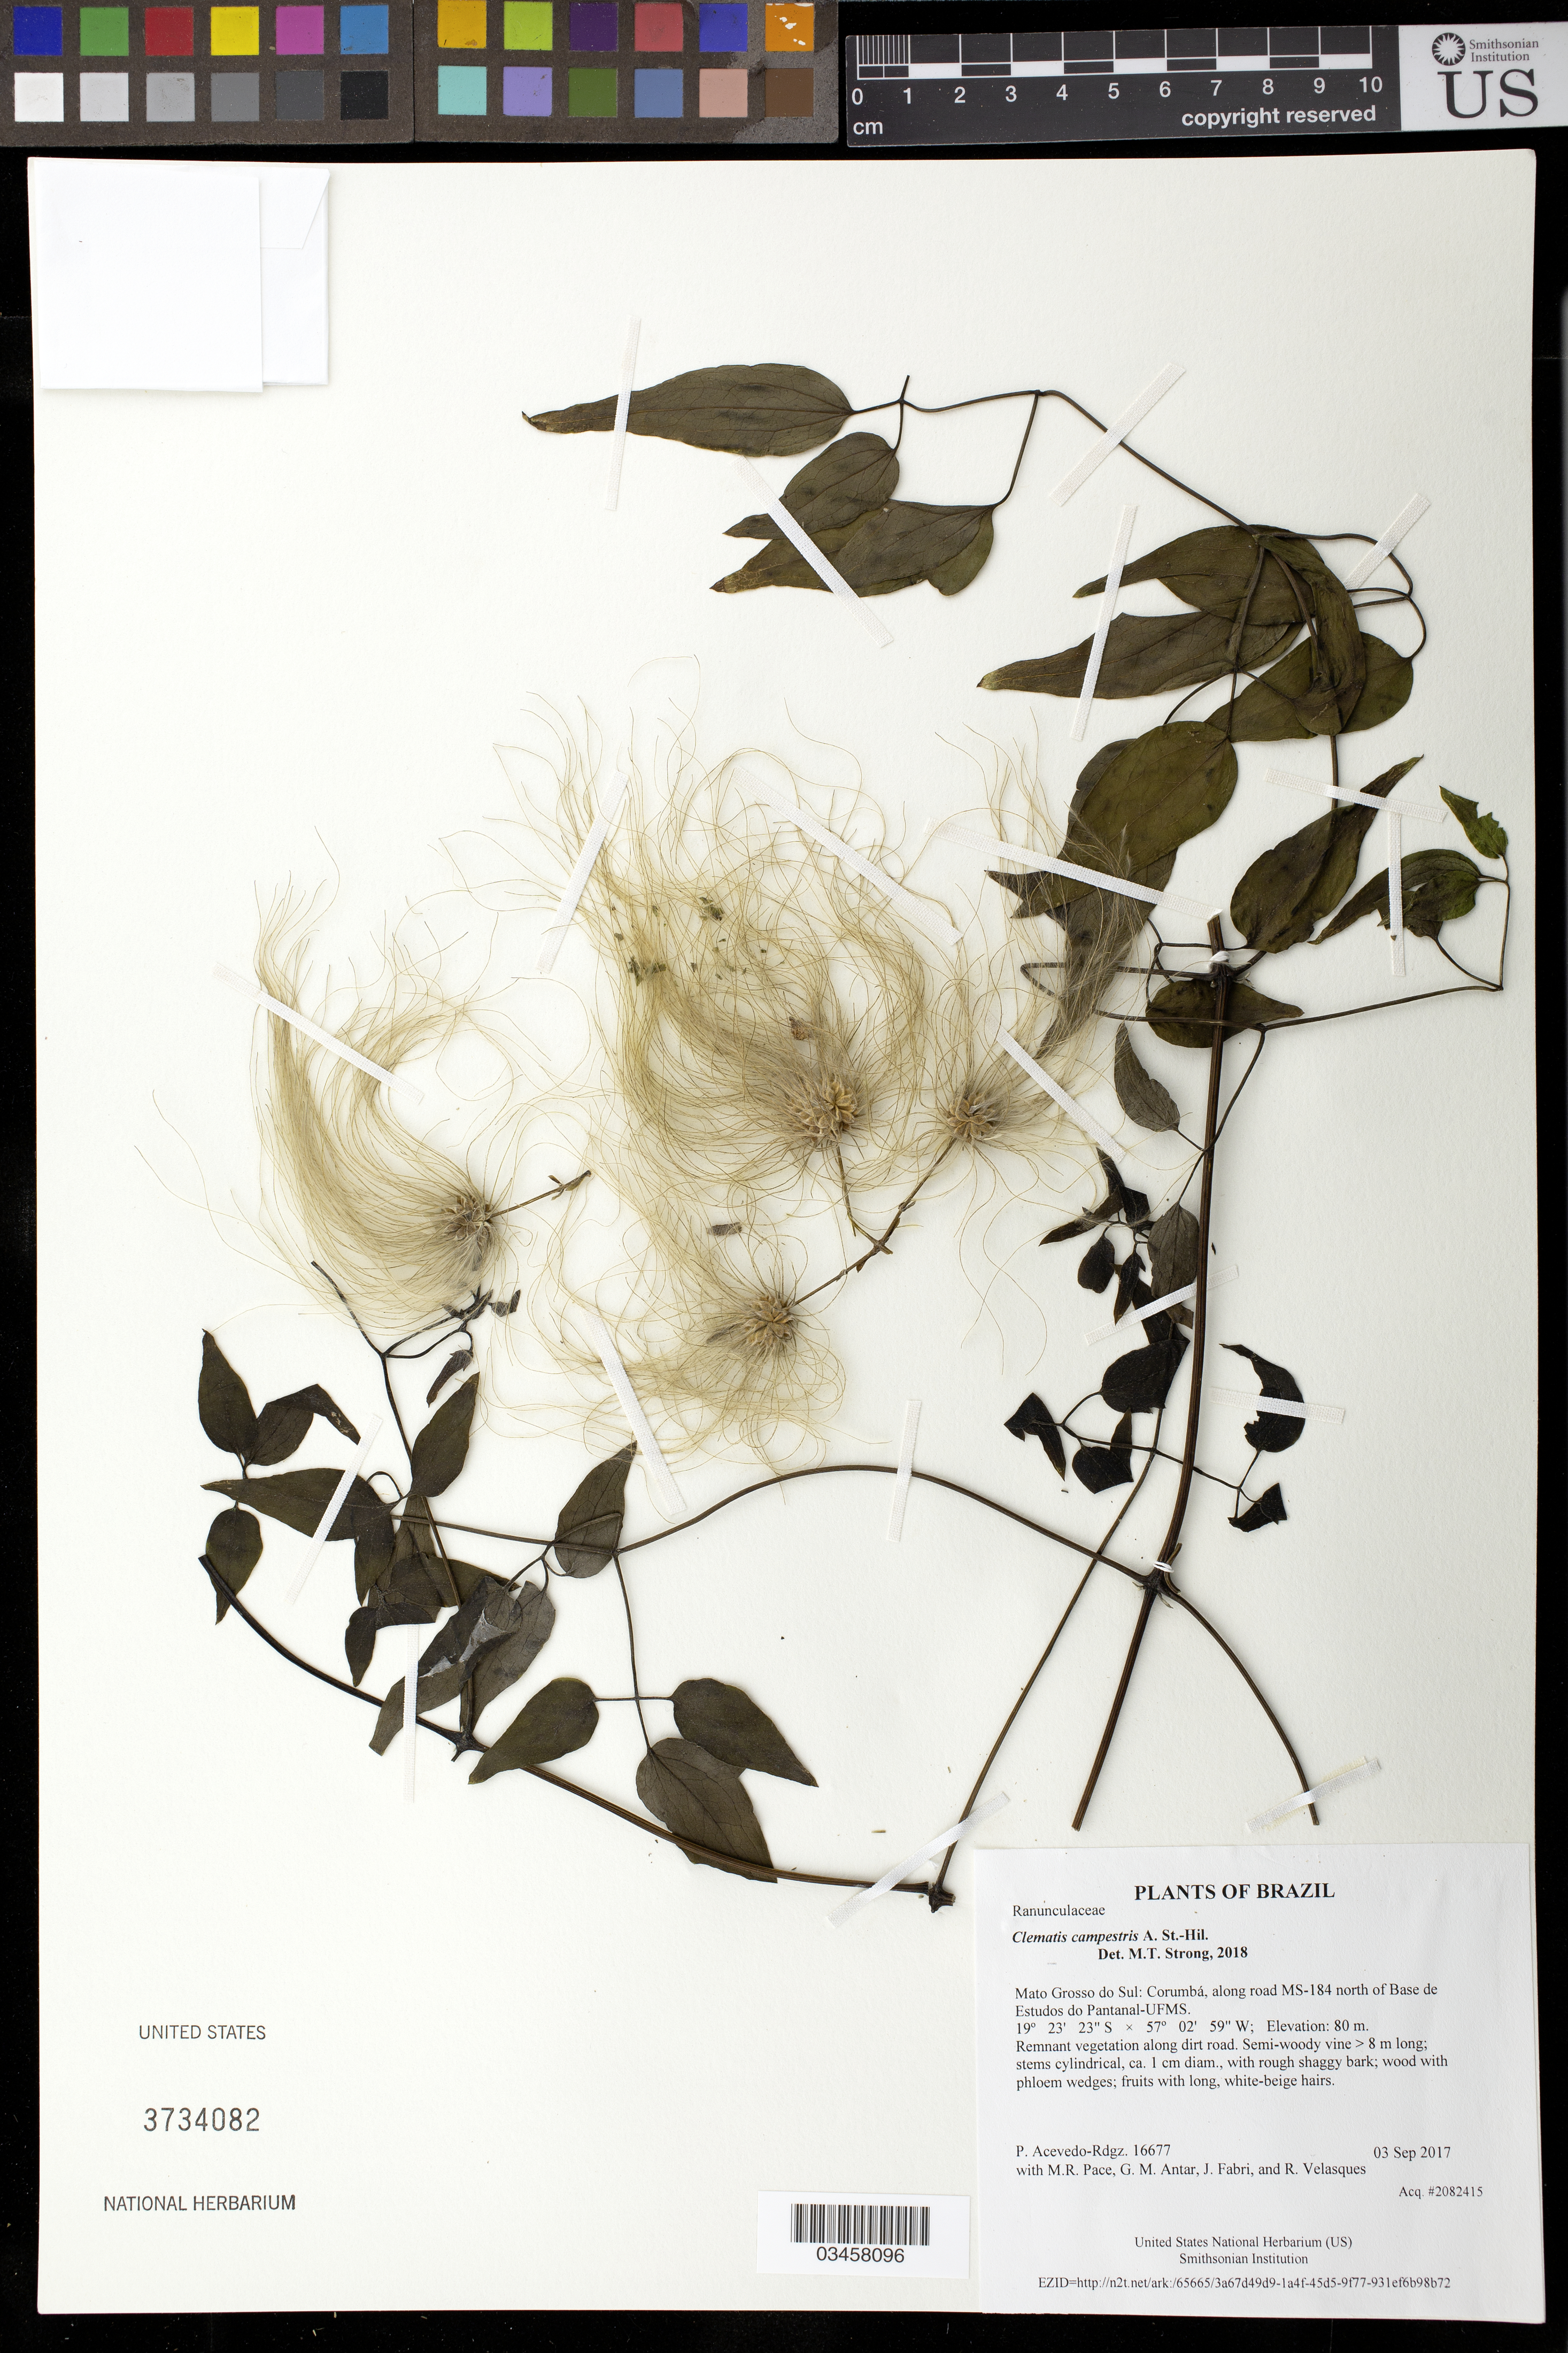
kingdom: Plantae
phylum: Tracheophyta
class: Magnoliopsida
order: Ranunculales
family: Ranunculaceae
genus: Clematis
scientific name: Clematis campestris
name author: A. St.-Hil.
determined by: Strong, Mark T., (BOT), Smithsonian Institution - National Museum of Natural History (UNITED STATES)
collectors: P. Acevedo-Rodr., M. R. Pace, G. M. Antar, J. Fabri & R. Velasques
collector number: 16677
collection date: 2017-09-03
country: Brazil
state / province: Mato Grosso do Sul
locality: Corumbá, along road MS-184 north of Base de Estudos do Pantanal-UFMS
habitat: Remnant vegetation along dirt road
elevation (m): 80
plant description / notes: US, NY, MO, K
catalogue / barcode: US 3734082